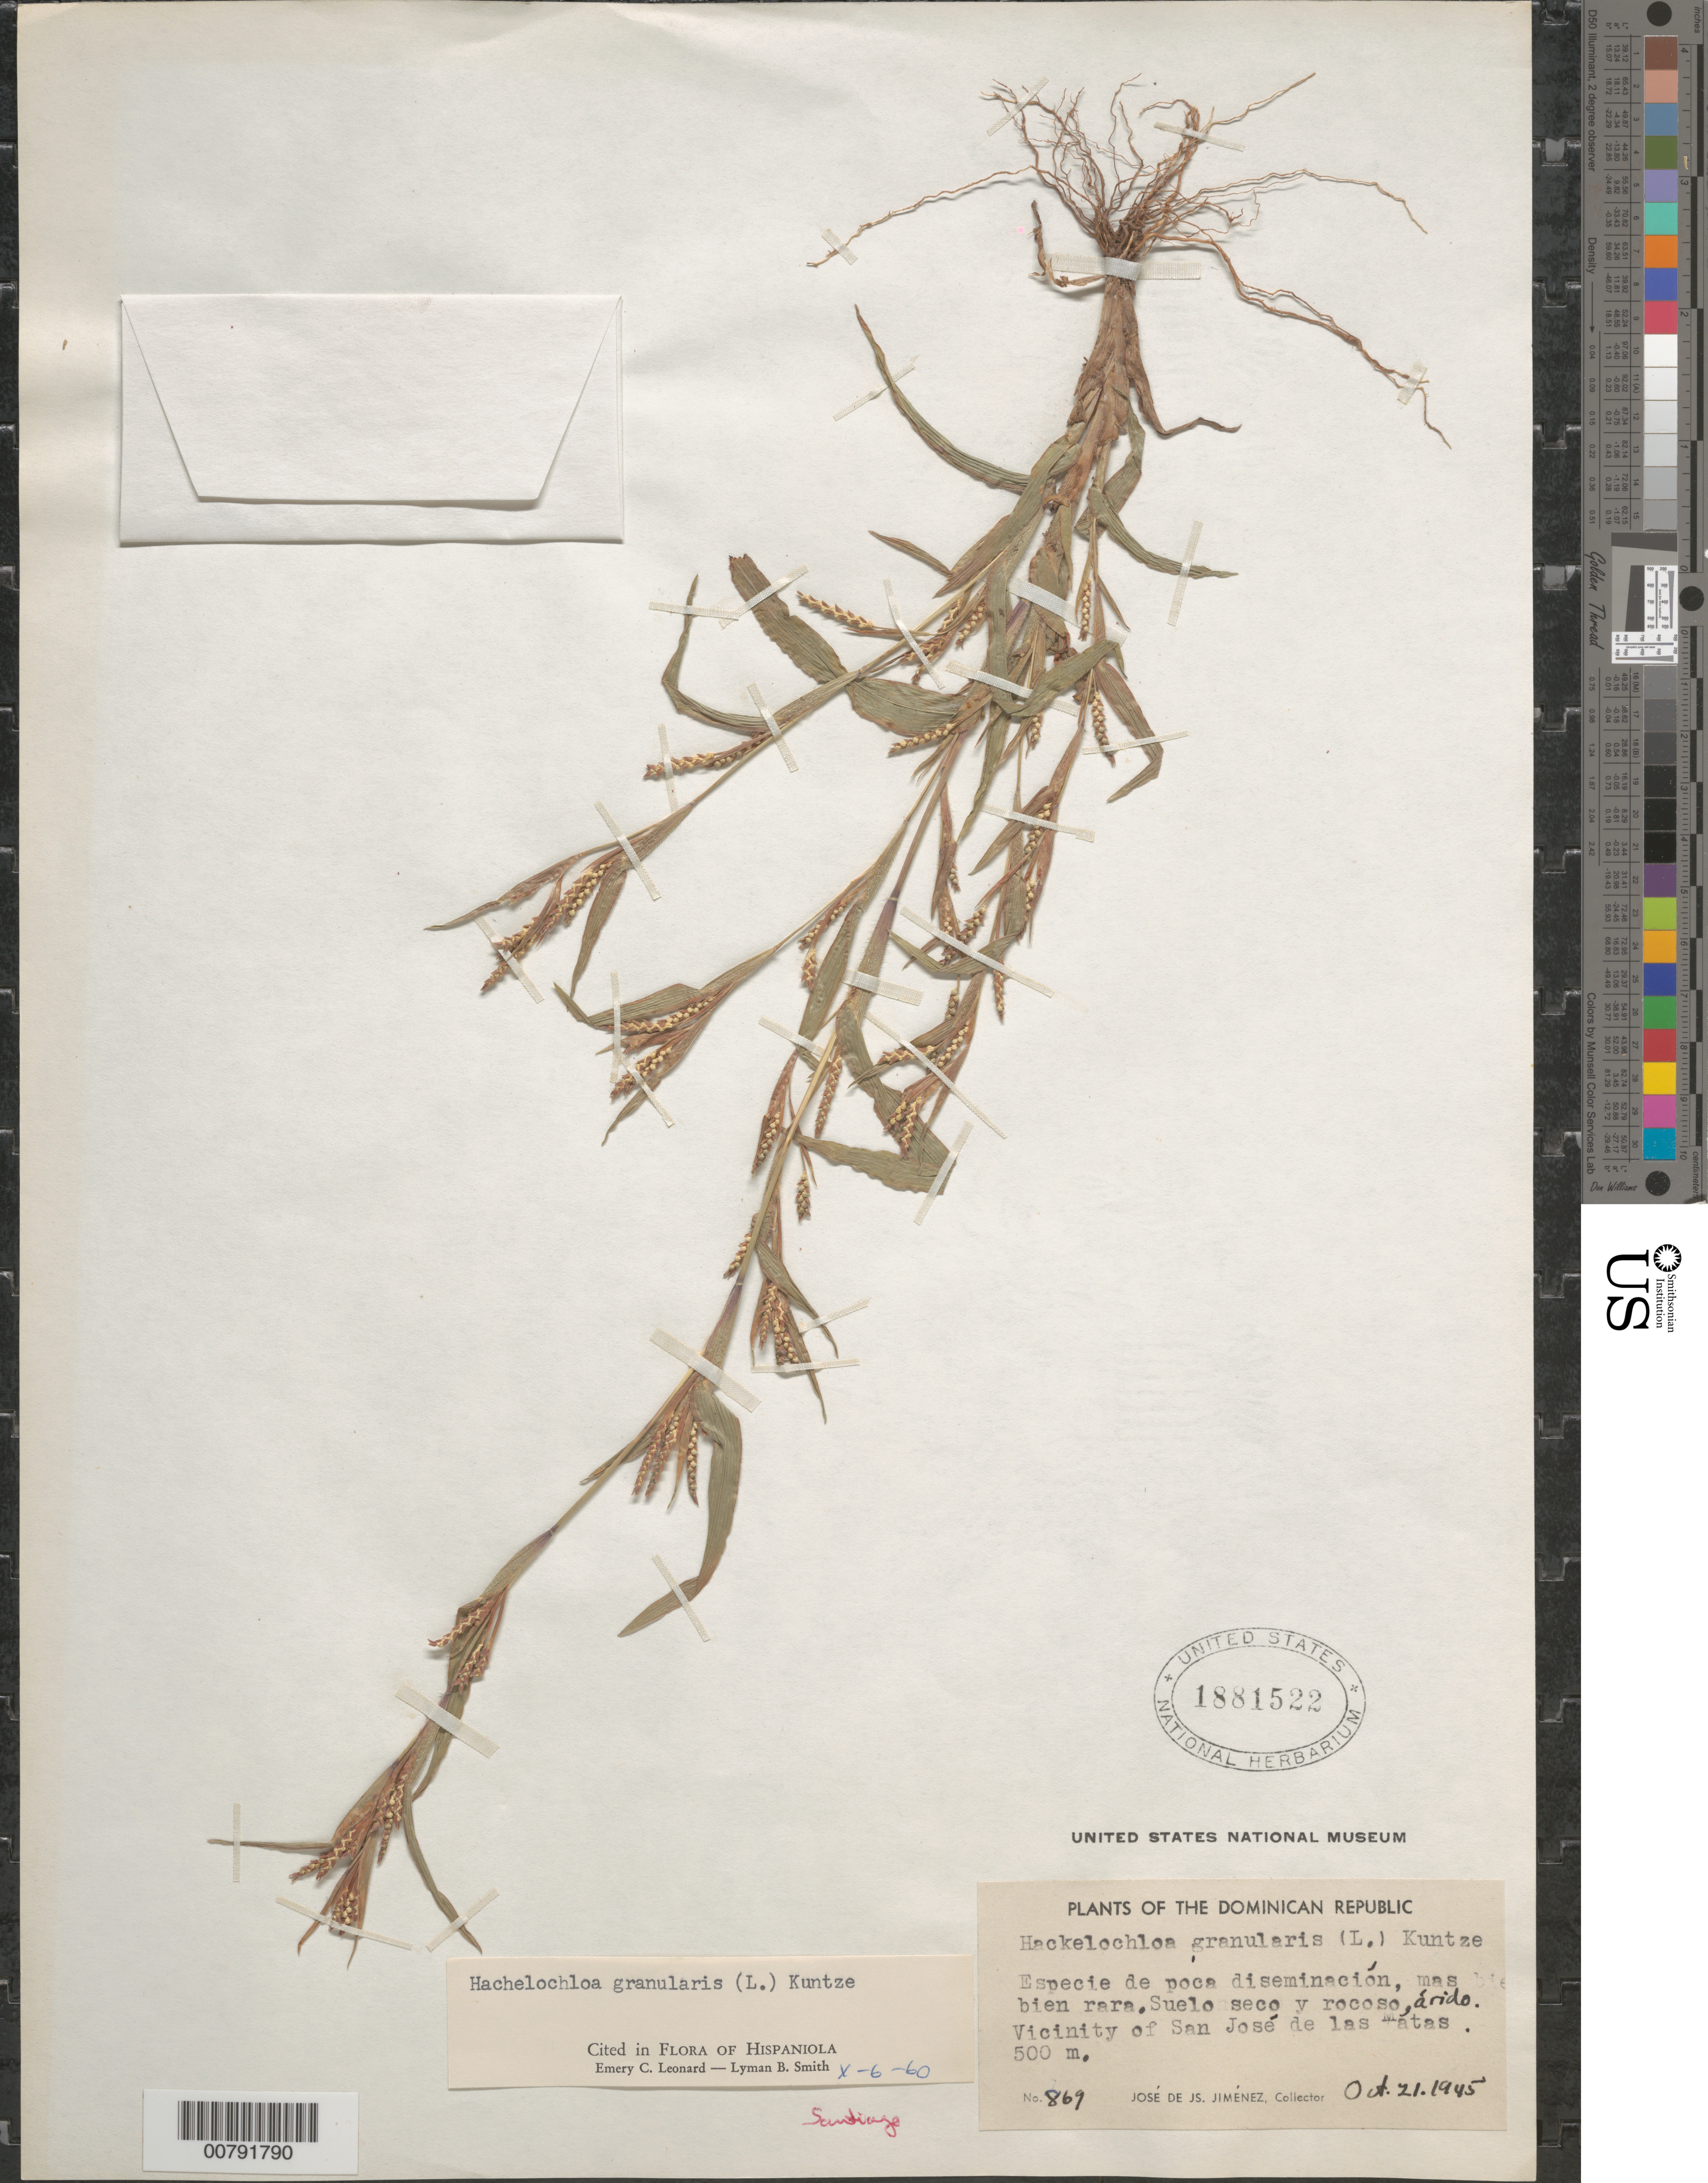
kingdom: Plantae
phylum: Tracheophyta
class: Liliopsida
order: Poales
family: Poaceae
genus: Mnesithea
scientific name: Mnesithea granularis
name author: (L.) de Koning & Sosef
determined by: Leonard, E. C.; Smith, L. B.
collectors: J. J. Jiménez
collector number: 869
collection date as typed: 21 Oct 1945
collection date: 1945-10-21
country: Dominican Republic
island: Hispaniola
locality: San José de las Matas, vicinity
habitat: Suelo seco y rocosa,arido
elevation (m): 500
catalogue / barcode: US 1881522